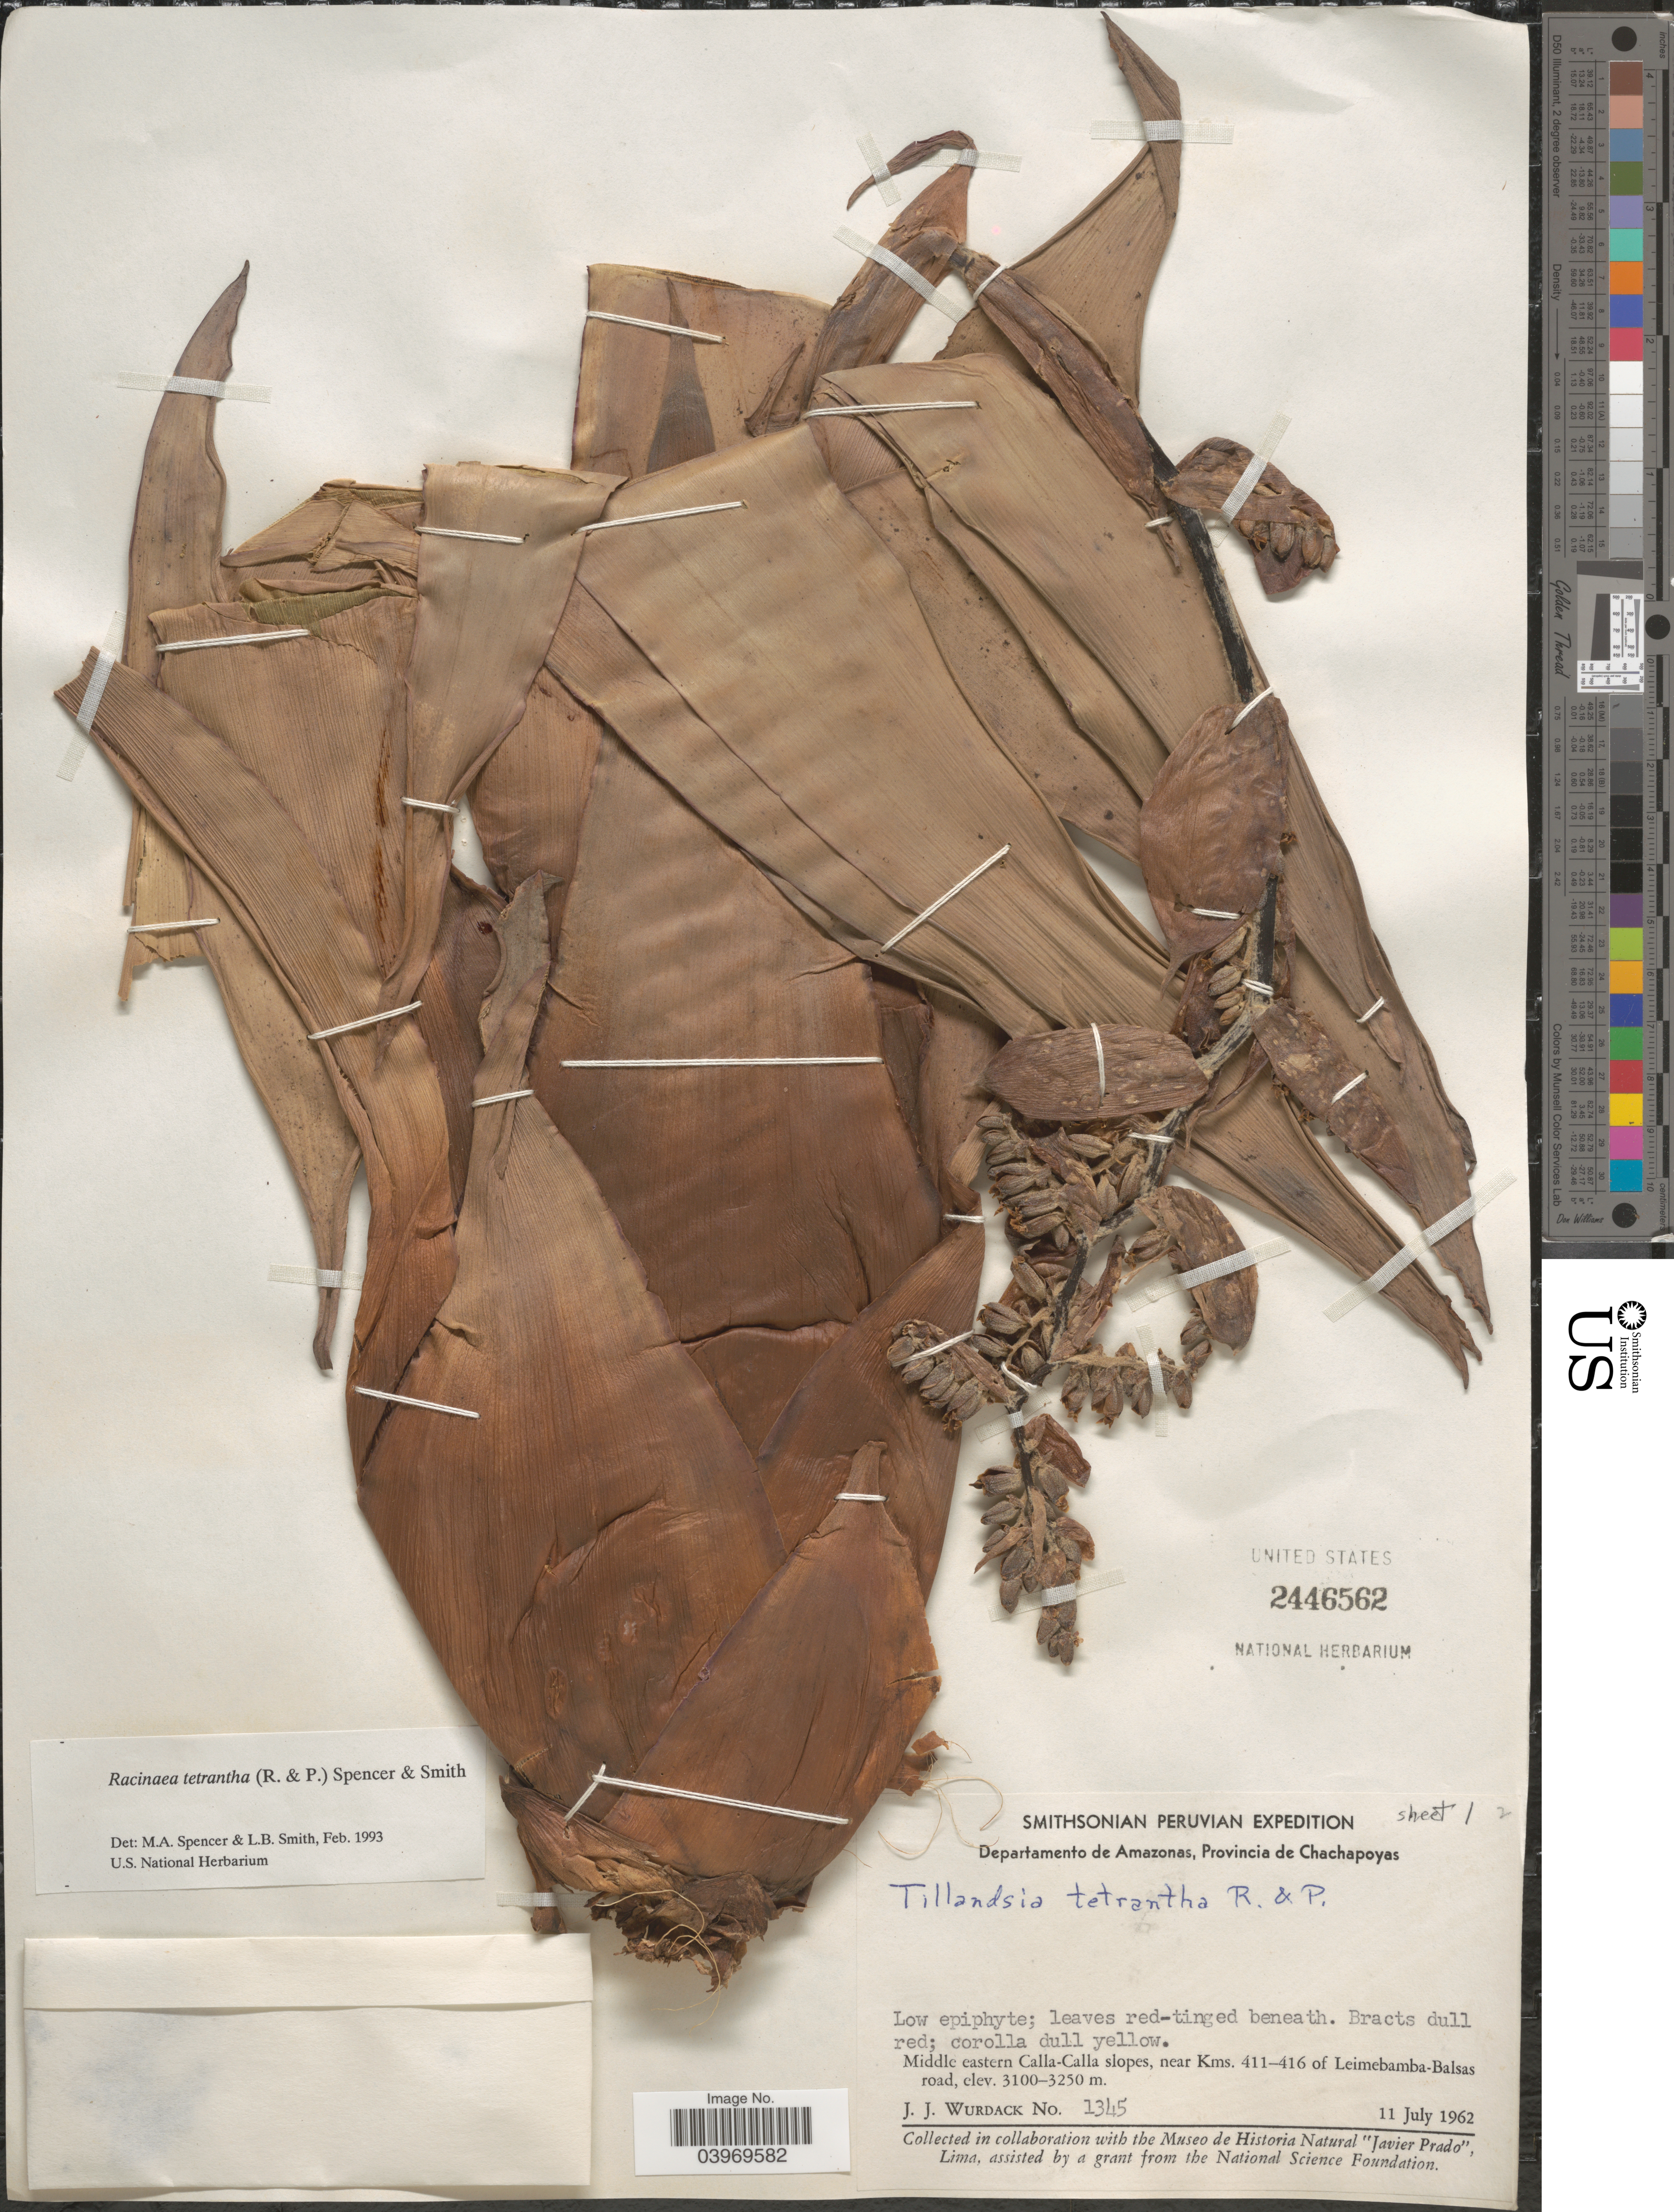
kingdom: Plantae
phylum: Tracheophyta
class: Liliopsida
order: Poales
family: Bromeliaceae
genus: Racinaea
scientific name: Racinaea tetrantha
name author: (Ruiz & Pav.) L.B. Sm.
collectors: J. J. Wurdack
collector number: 1345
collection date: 1962-07-11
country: Peru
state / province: Amazonas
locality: Departamento de Amazonas, Provincia de Chachapoyas. Middle eastern Calla-Calla slopes, near Kms. 411-416 of Leimebamba-Balsas road.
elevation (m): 3100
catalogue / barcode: US 2446562